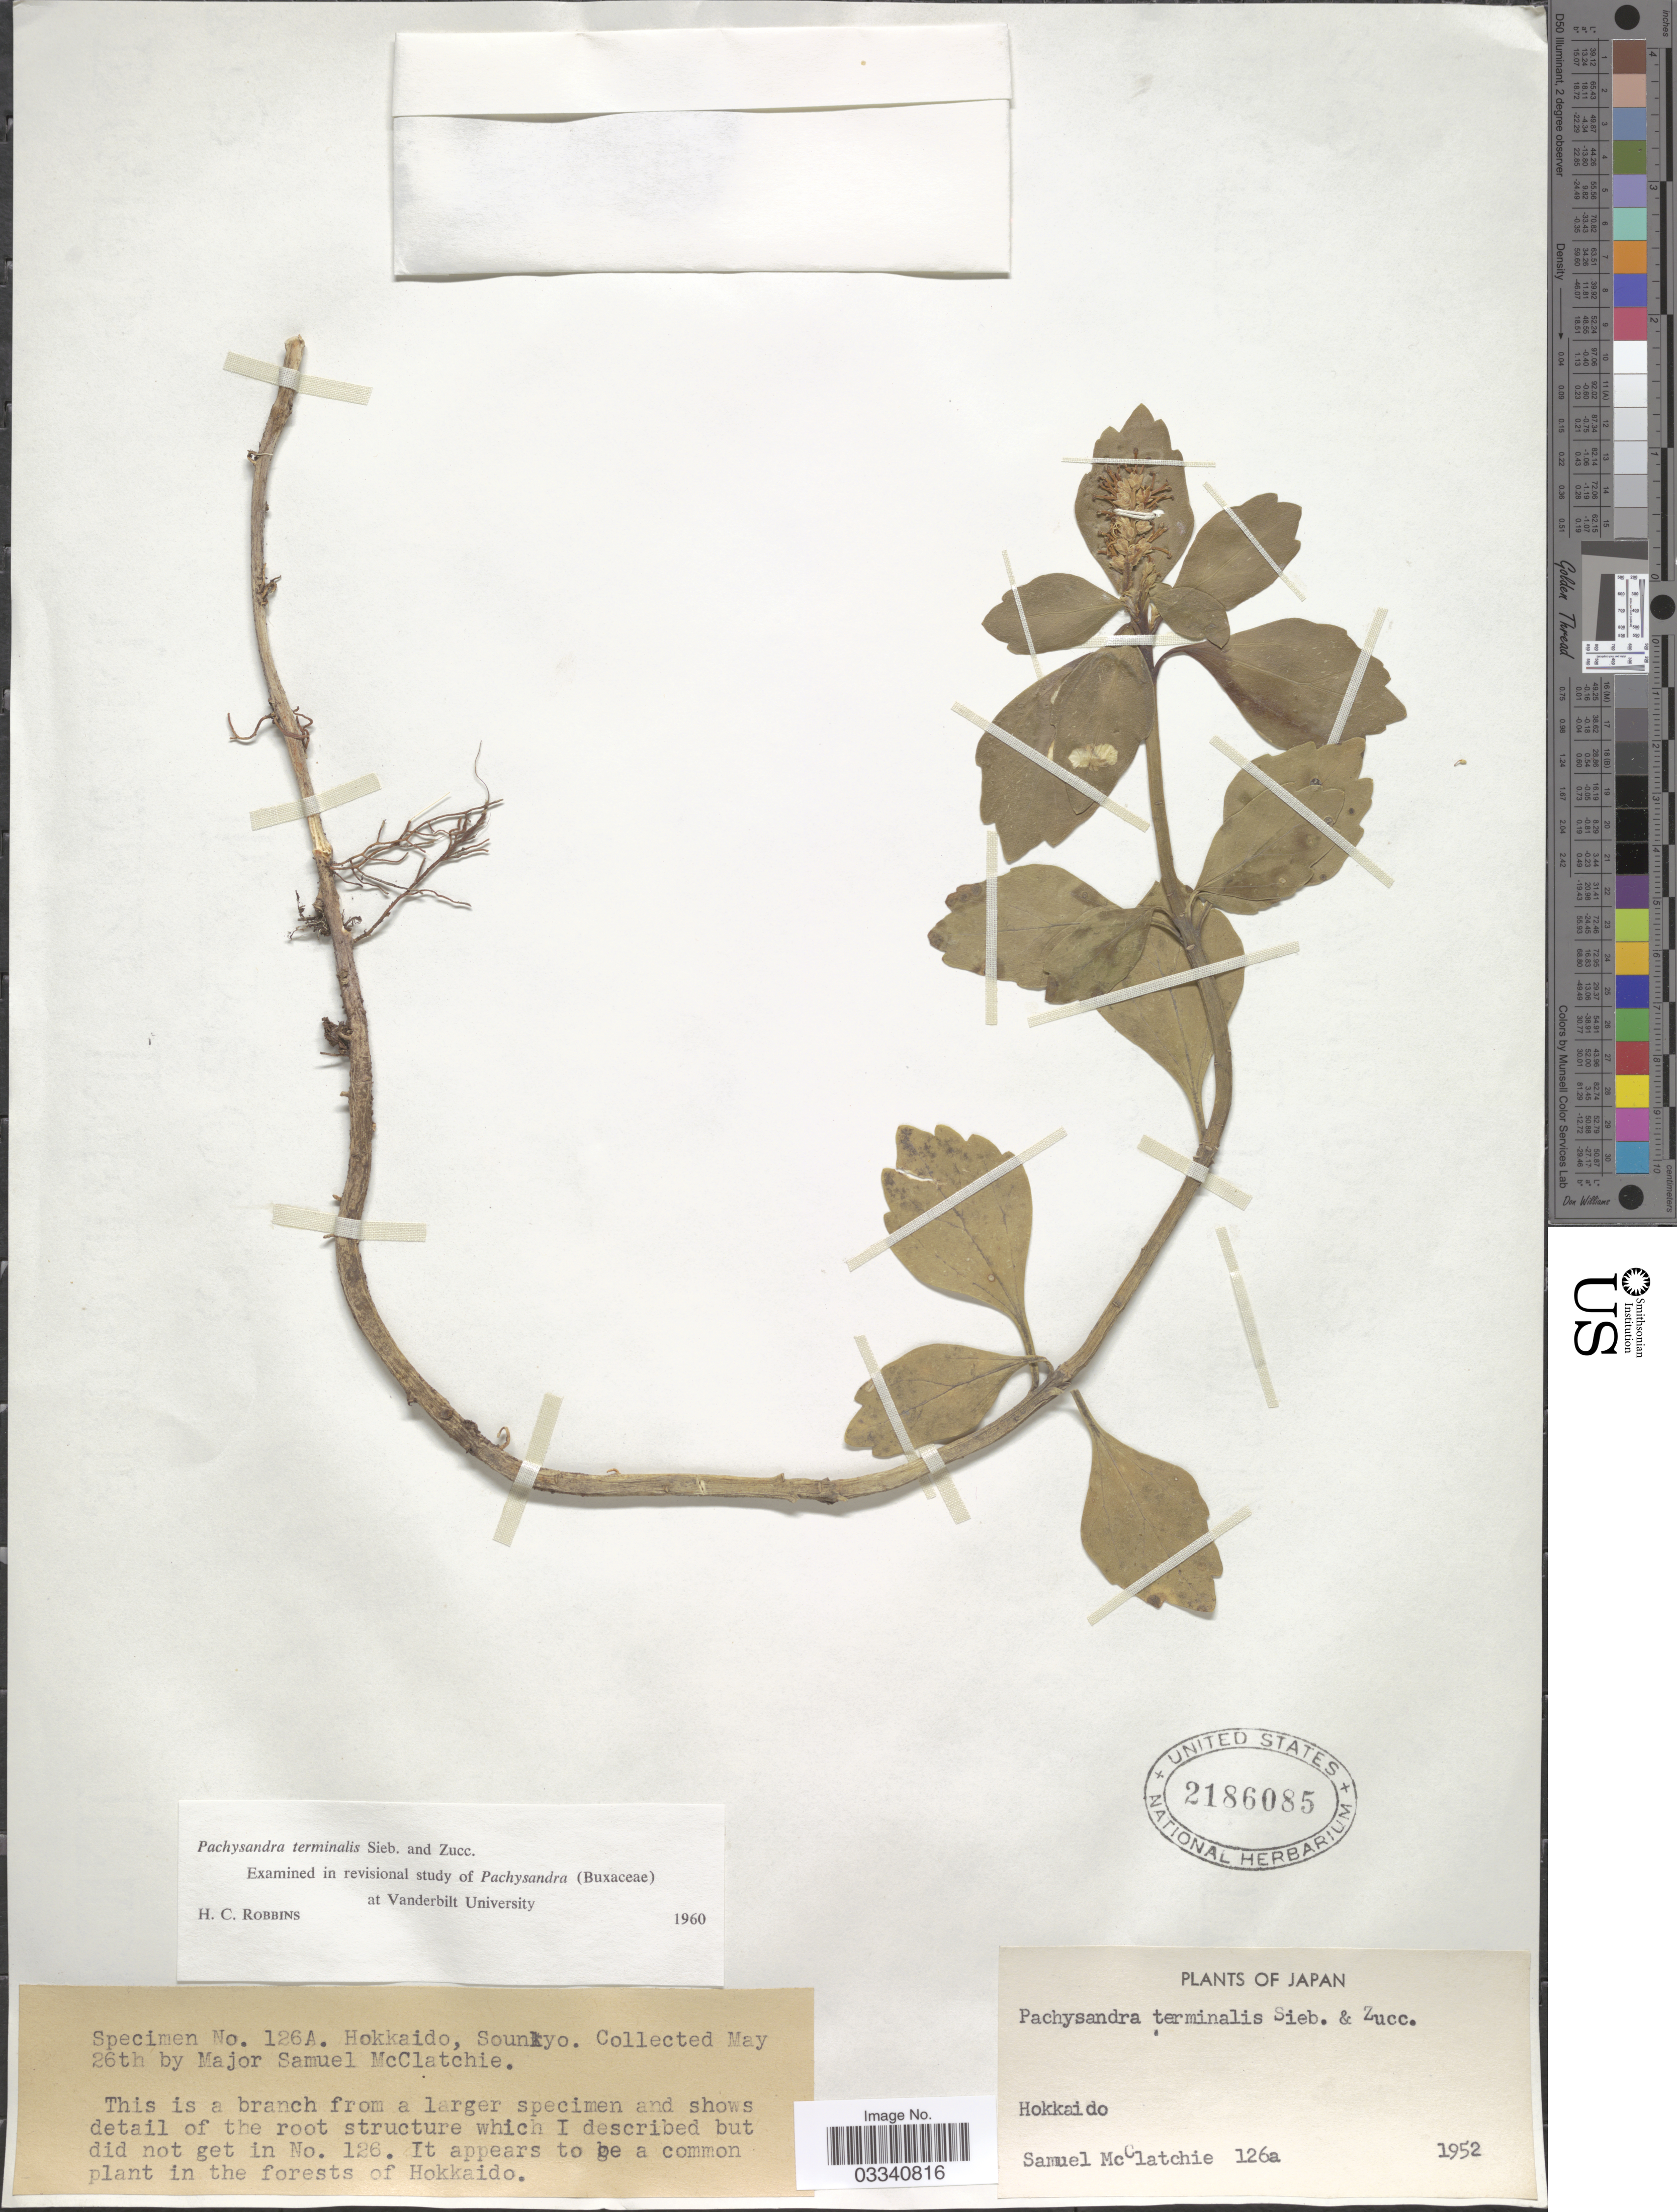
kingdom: Plantae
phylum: Tracheophyta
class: Magnoliopsida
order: Buxales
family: Buxaceae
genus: Pachysandra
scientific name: Pachysandra terminalis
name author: Siebert & Zucc.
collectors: S. McClatchie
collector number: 126a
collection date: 1952-05-26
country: Japan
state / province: Hokkaidō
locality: Sounkyo.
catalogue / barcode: US 2186085